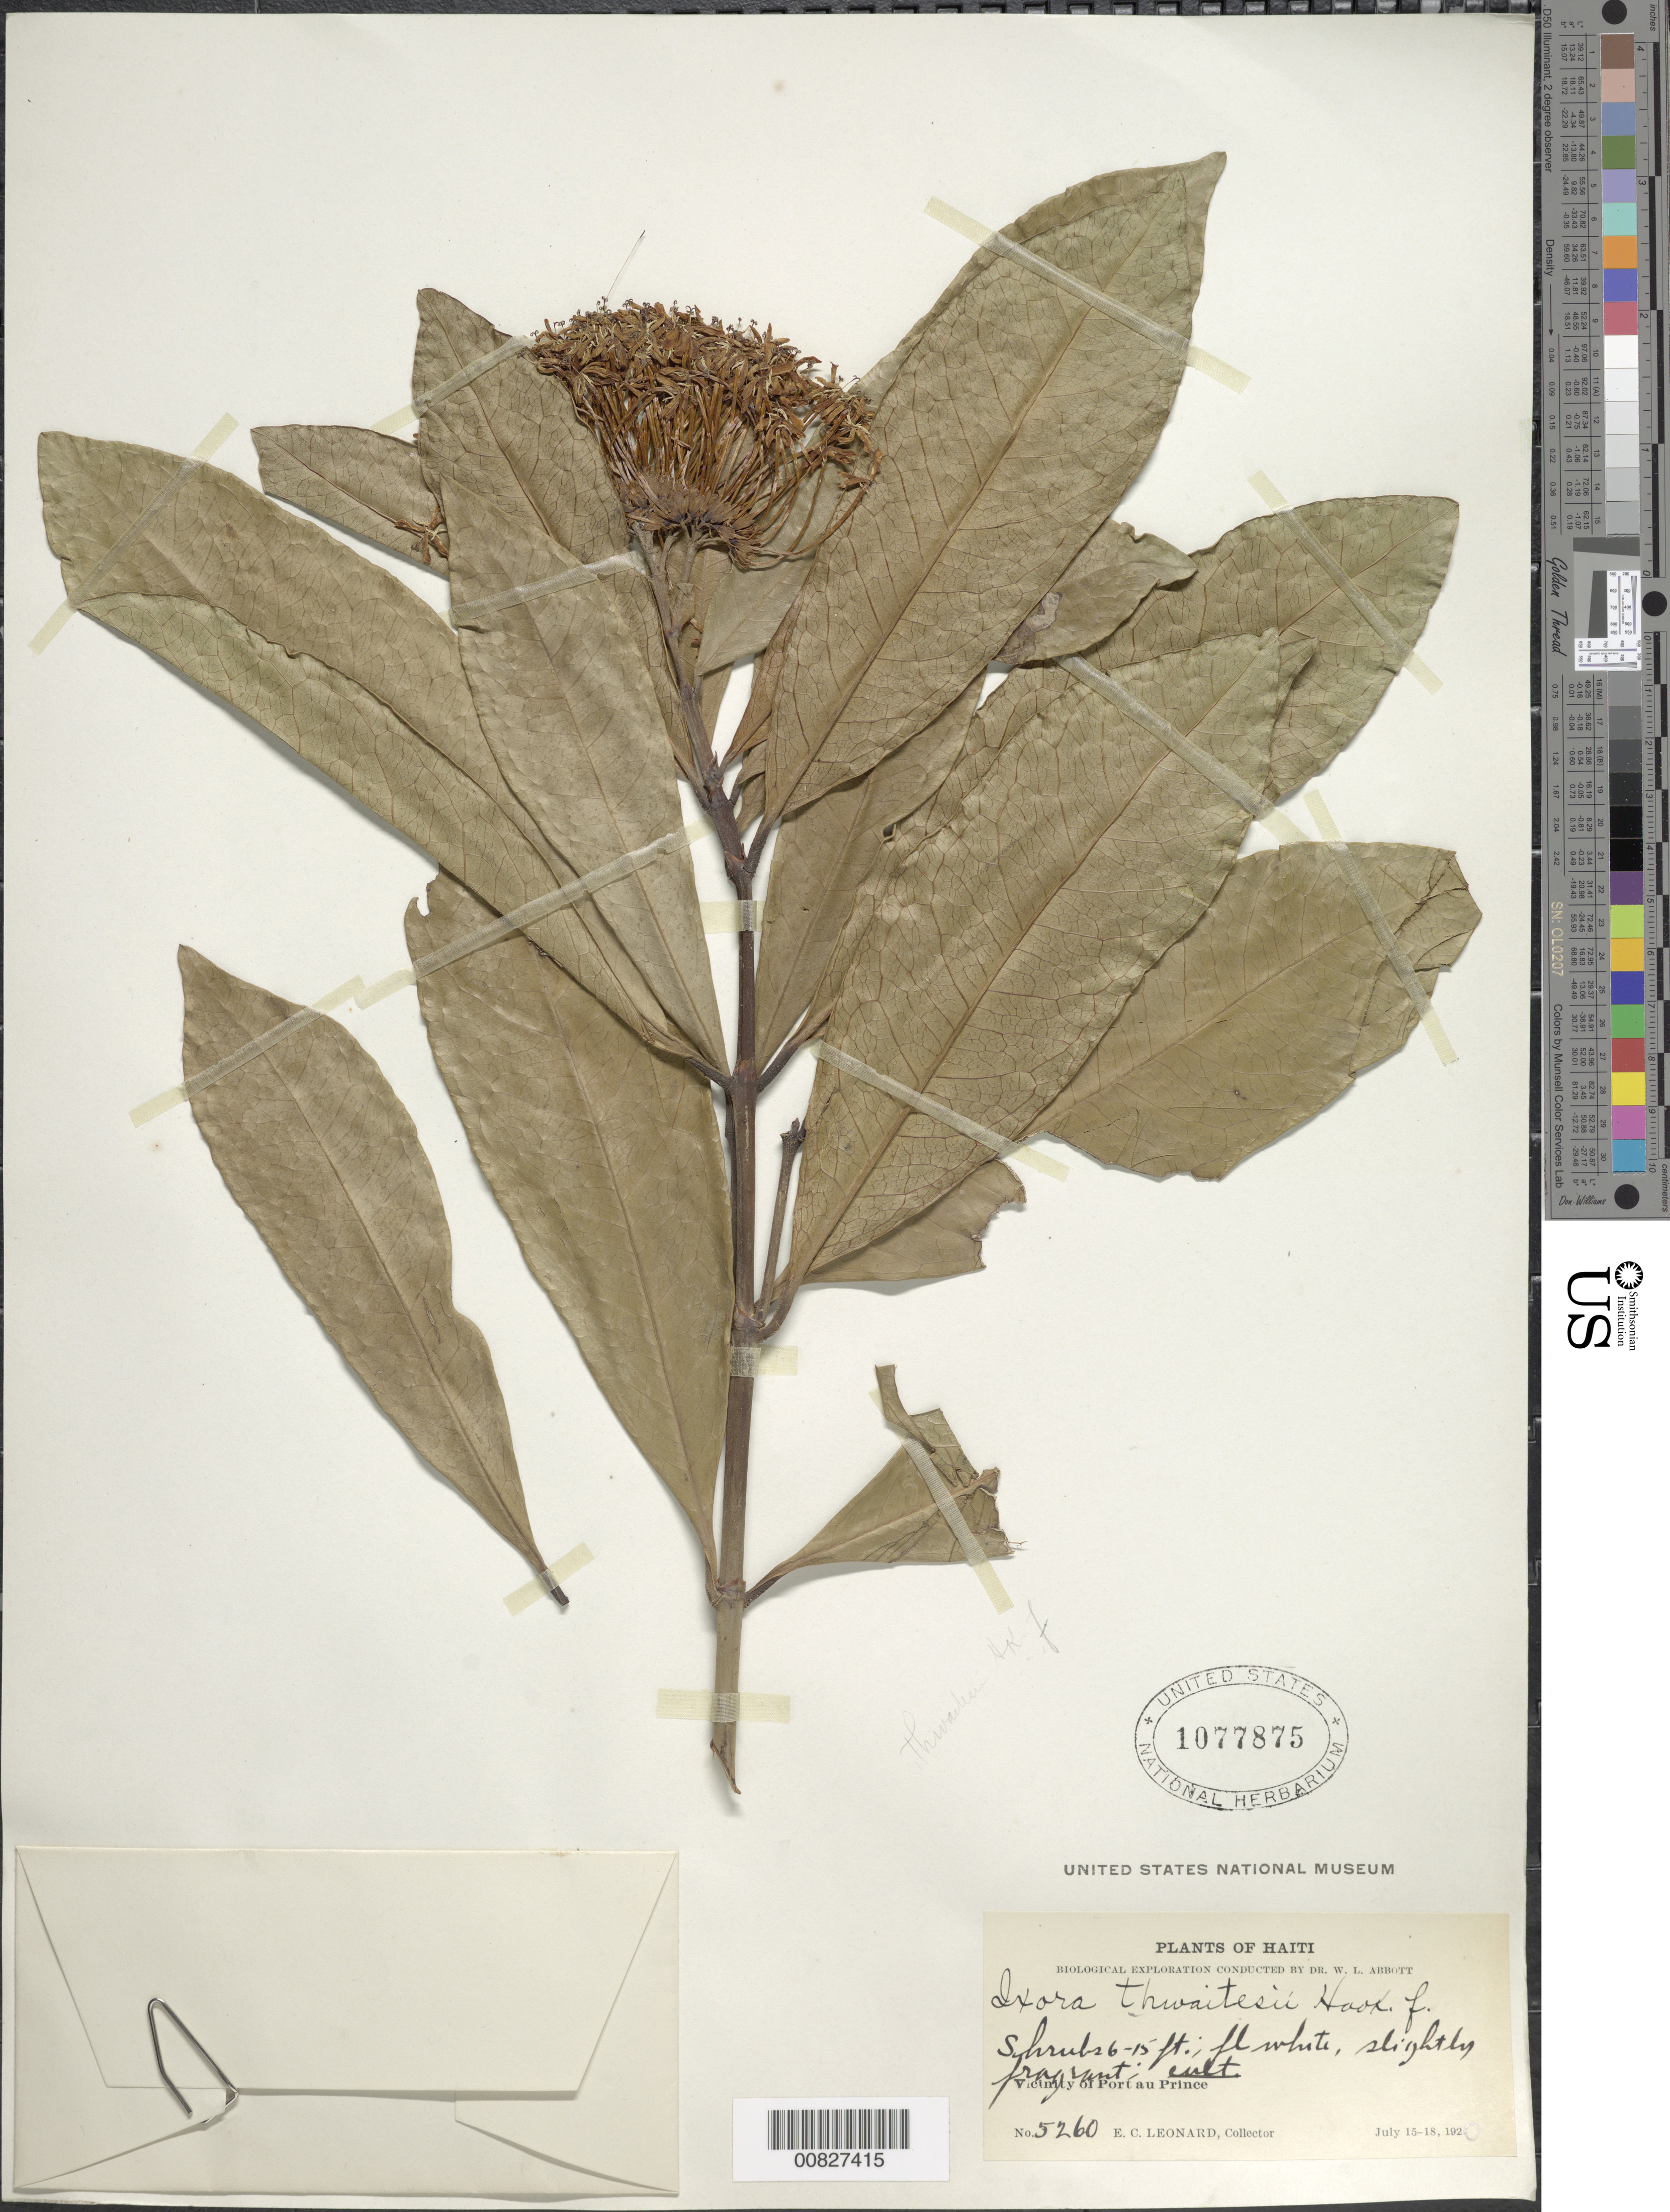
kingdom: Plantae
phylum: Tracheophyta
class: Magnoliopsida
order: Gentianales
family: Rubiaceae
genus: Ixora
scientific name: Ixora finlaysoniana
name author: Wall. ex G. Don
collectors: E. C. Leonard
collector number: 5260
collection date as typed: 15 Jul 1920 to 18 Jul 1920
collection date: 1920-07-15/1920-07-18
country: Haiti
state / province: Ouest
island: Hispaniola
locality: Vicinity of Port au Prince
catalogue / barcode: US 1077875